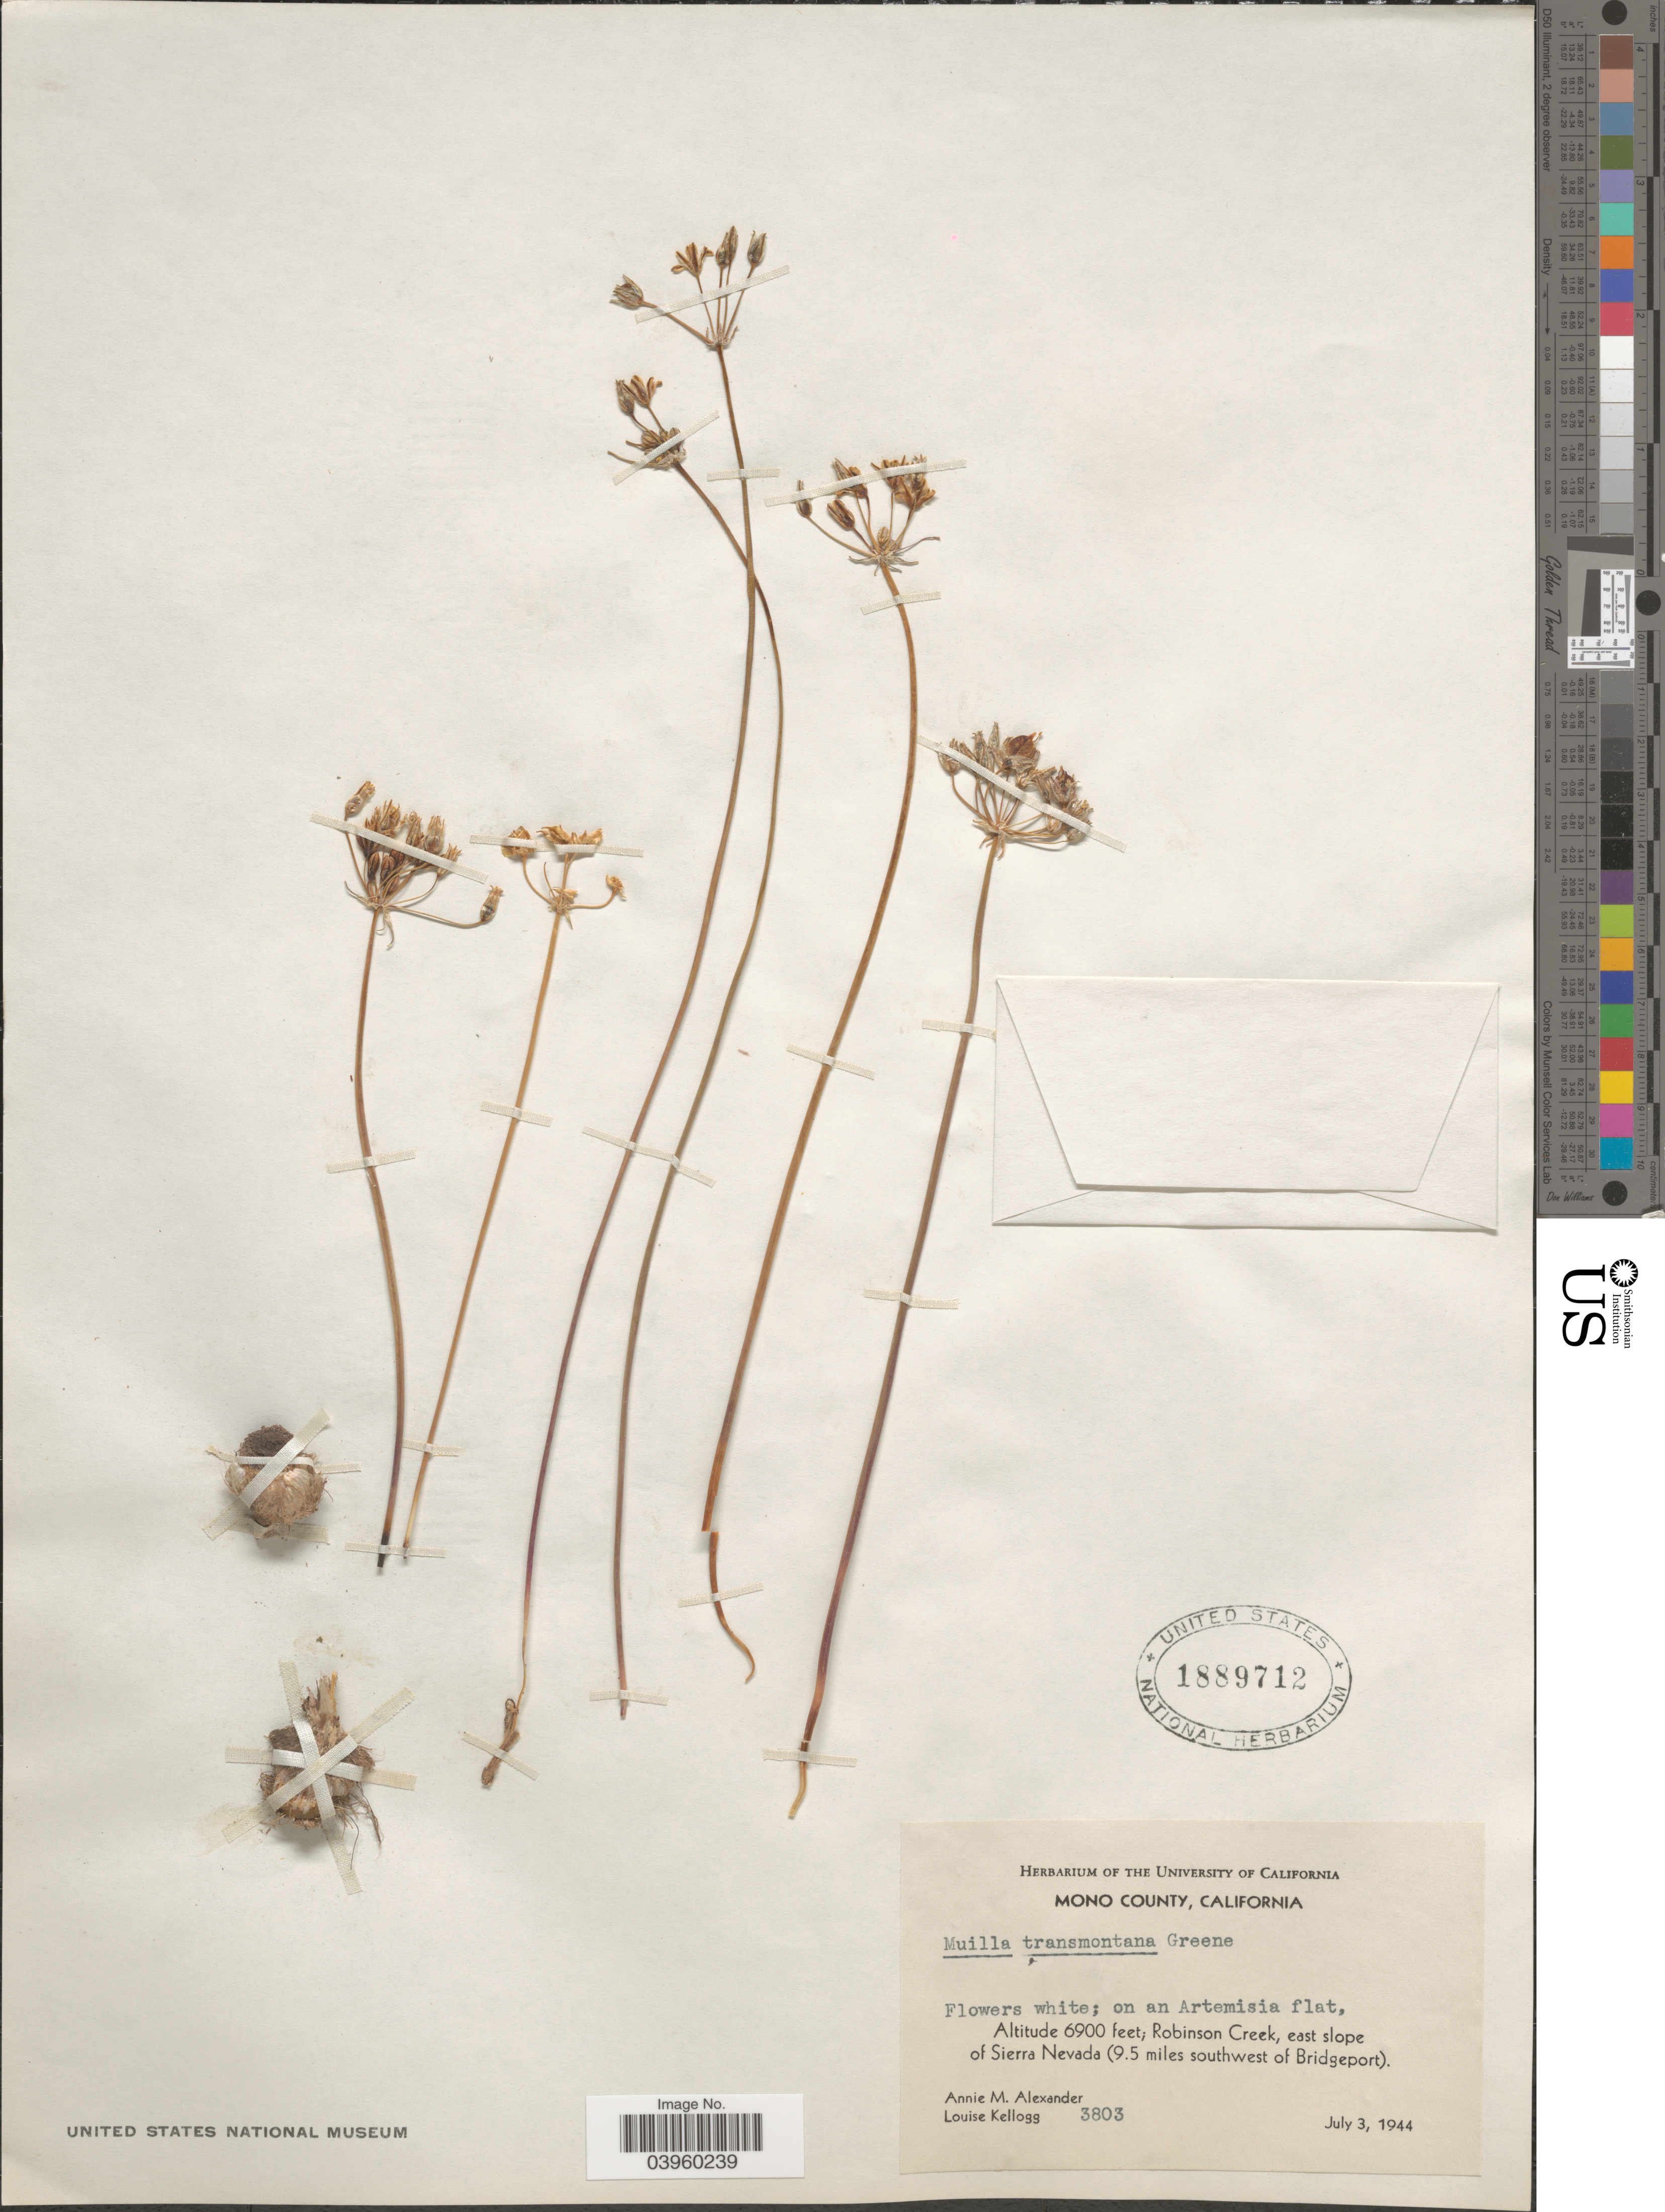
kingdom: Plantae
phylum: Tracheophyta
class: Liliopsida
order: Asparagales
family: Asparagaceae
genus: Muilla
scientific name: Muilla transmontana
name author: Greene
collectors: A. M. Alexander & L. Kellogg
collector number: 3803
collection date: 1944-07-03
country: United States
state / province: California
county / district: Mono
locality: Mono County. Robinson Creek, east slope of Sierra Nevada (9.5 miles southwest of Bridgeport).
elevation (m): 2103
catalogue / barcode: US 1889712